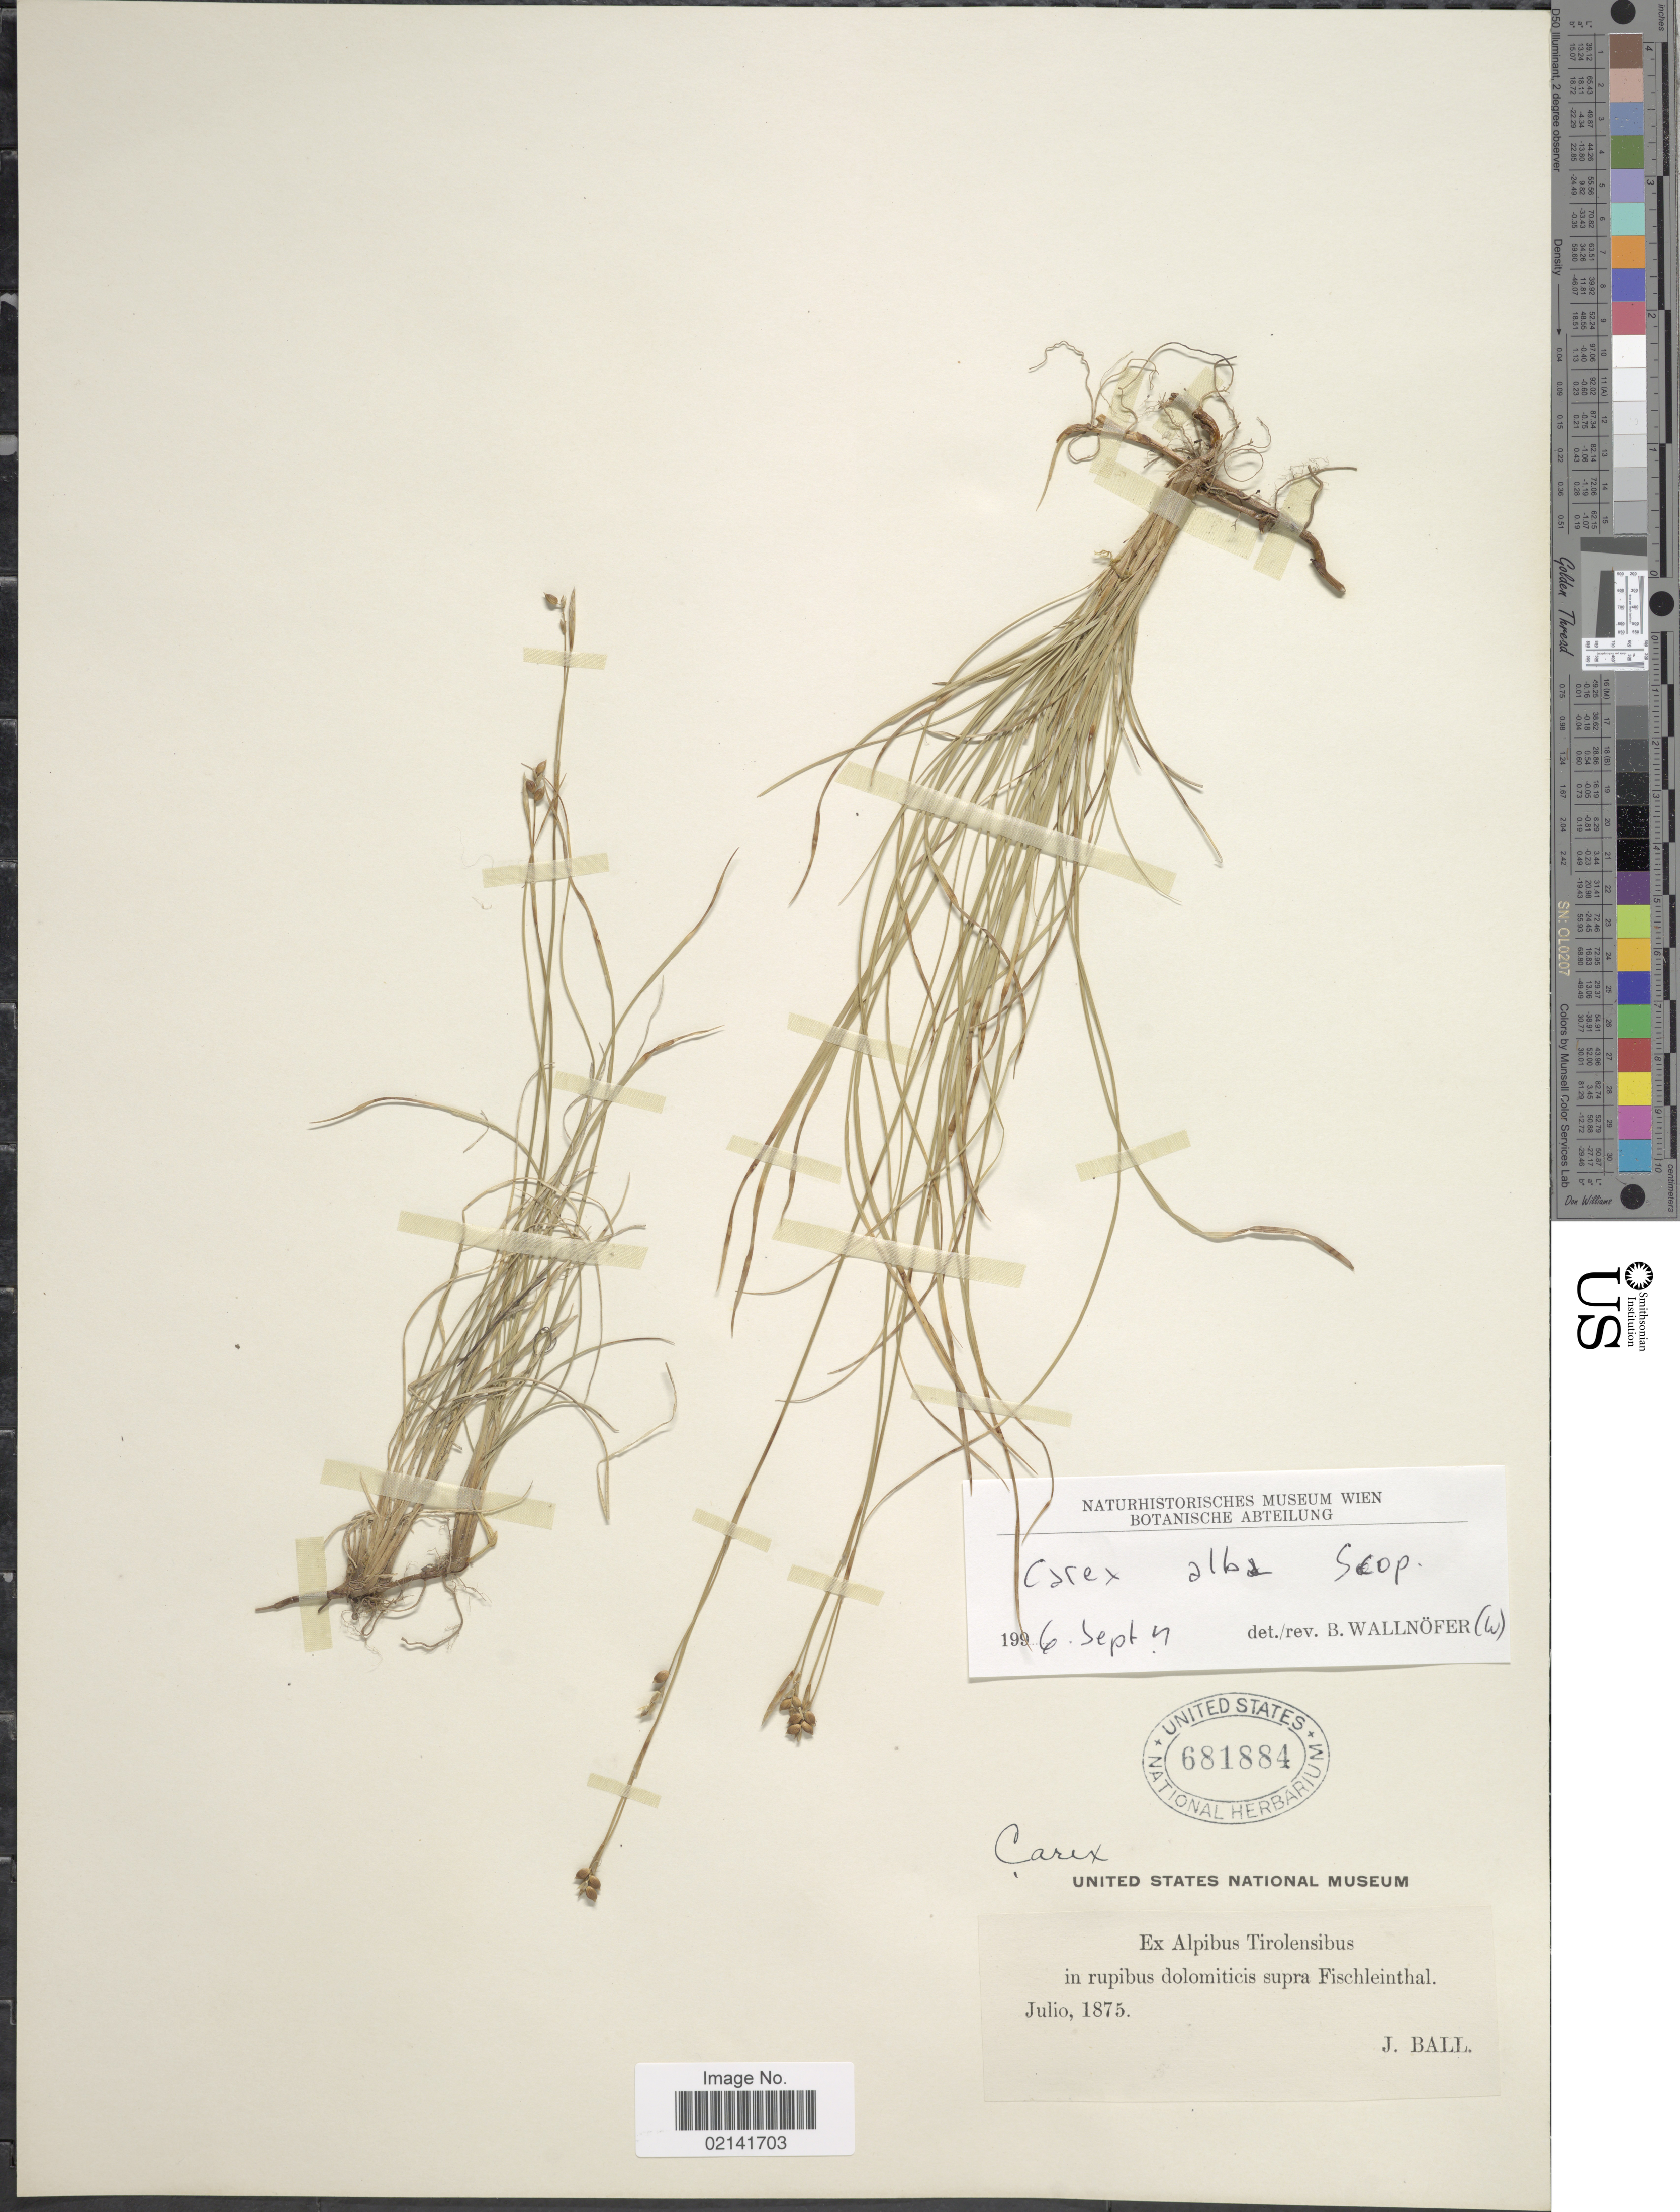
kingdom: Plantae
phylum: Tracheophyta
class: Liliopsida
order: Poales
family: Cyperaceae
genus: Carex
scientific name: Carex alba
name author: Scop.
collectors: J. Ball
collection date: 1875-07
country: Austria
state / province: Tirol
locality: Alpibus Tirolensibus, in rupibus dolomiticis supra Fischleinthal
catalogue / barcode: US 681884